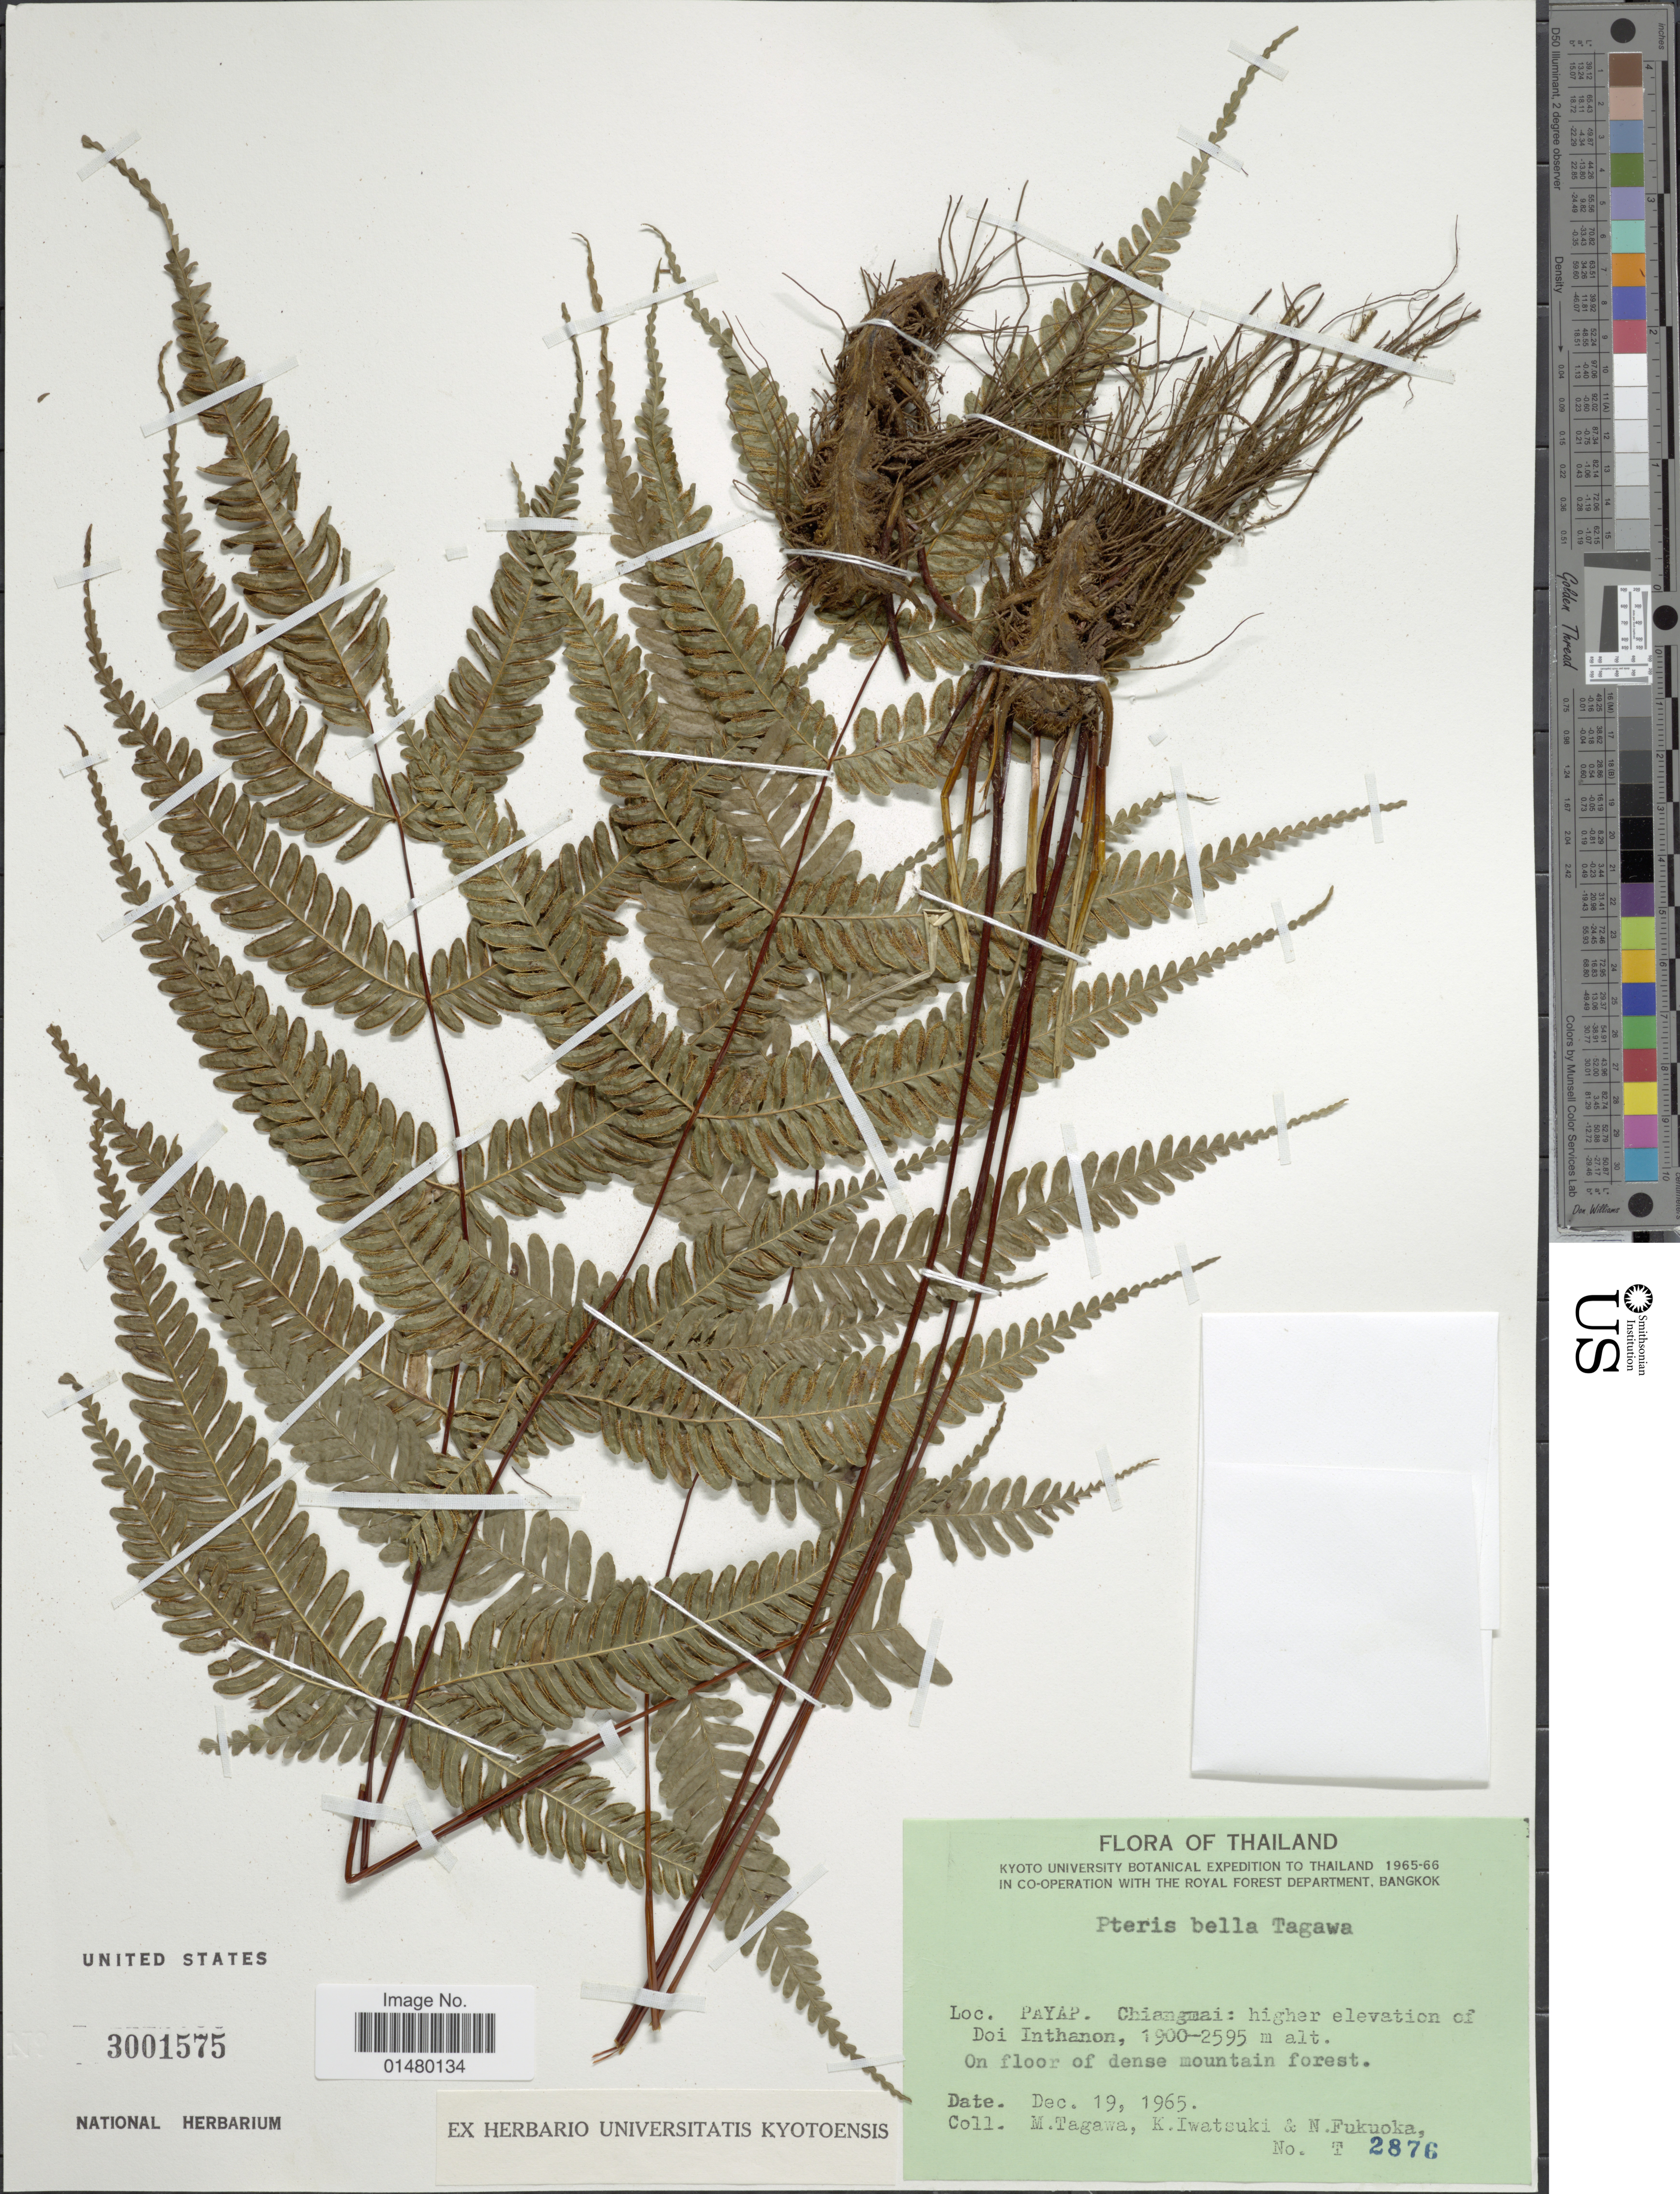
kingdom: Plantae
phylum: Tracheophyta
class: Polypodiopsida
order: Polypodiales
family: Pteridaceae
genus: Pteris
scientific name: Pteris bella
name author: Tagawa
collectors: M. Tagawa, K. Iwatsuki & N. Fukuoka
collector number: T 2876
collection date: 1965-12-19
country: Thailand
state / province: Chiang Mai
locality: Payap, higher elevation of Doi Inthanon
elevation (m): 1900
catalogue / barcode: US 3001575